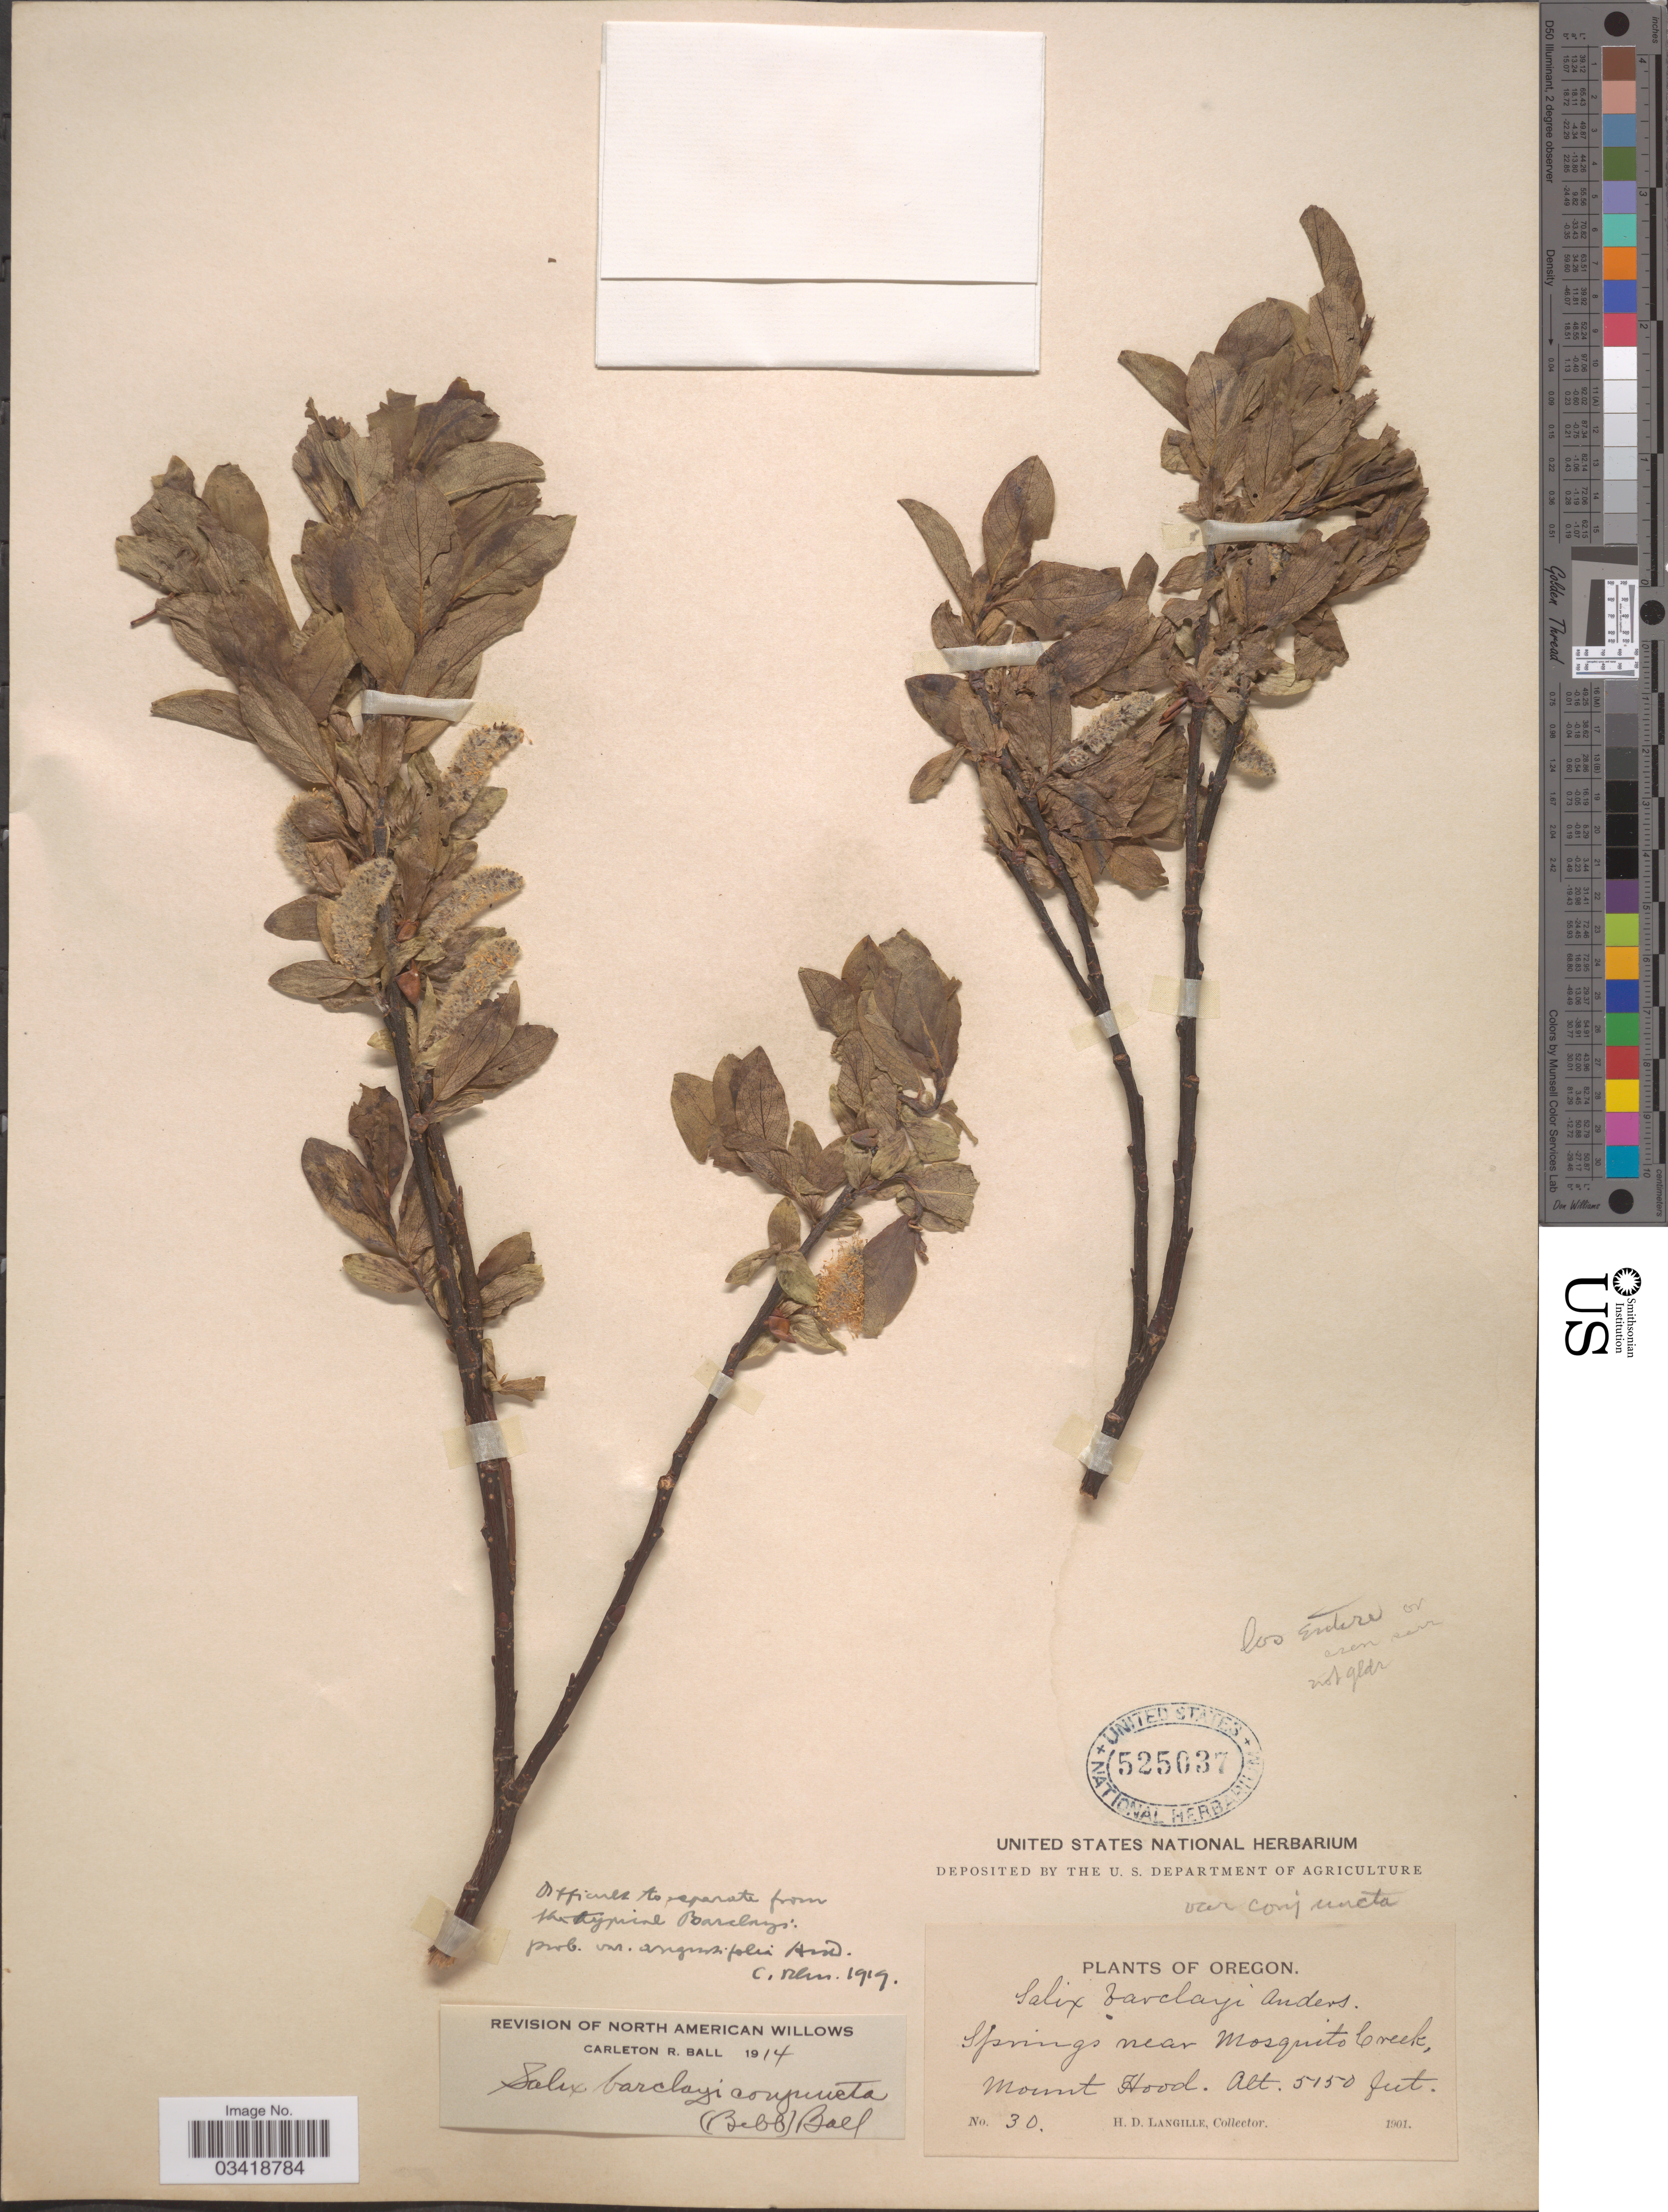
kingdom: Plantae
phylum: Tracheophyta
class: Magnoliopsida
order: Malpighiales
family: Salicaceae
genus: Salix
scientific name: Salix barclayi var. conjuncta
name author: (Bebb) C.R. Ball & C.K. Schneid.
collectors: H. Langille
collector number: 30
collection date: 1901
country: United States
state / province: Oregon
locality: Springs near Mosquito Creek, Mount Hood.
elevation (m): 1570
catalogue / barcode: US 525037